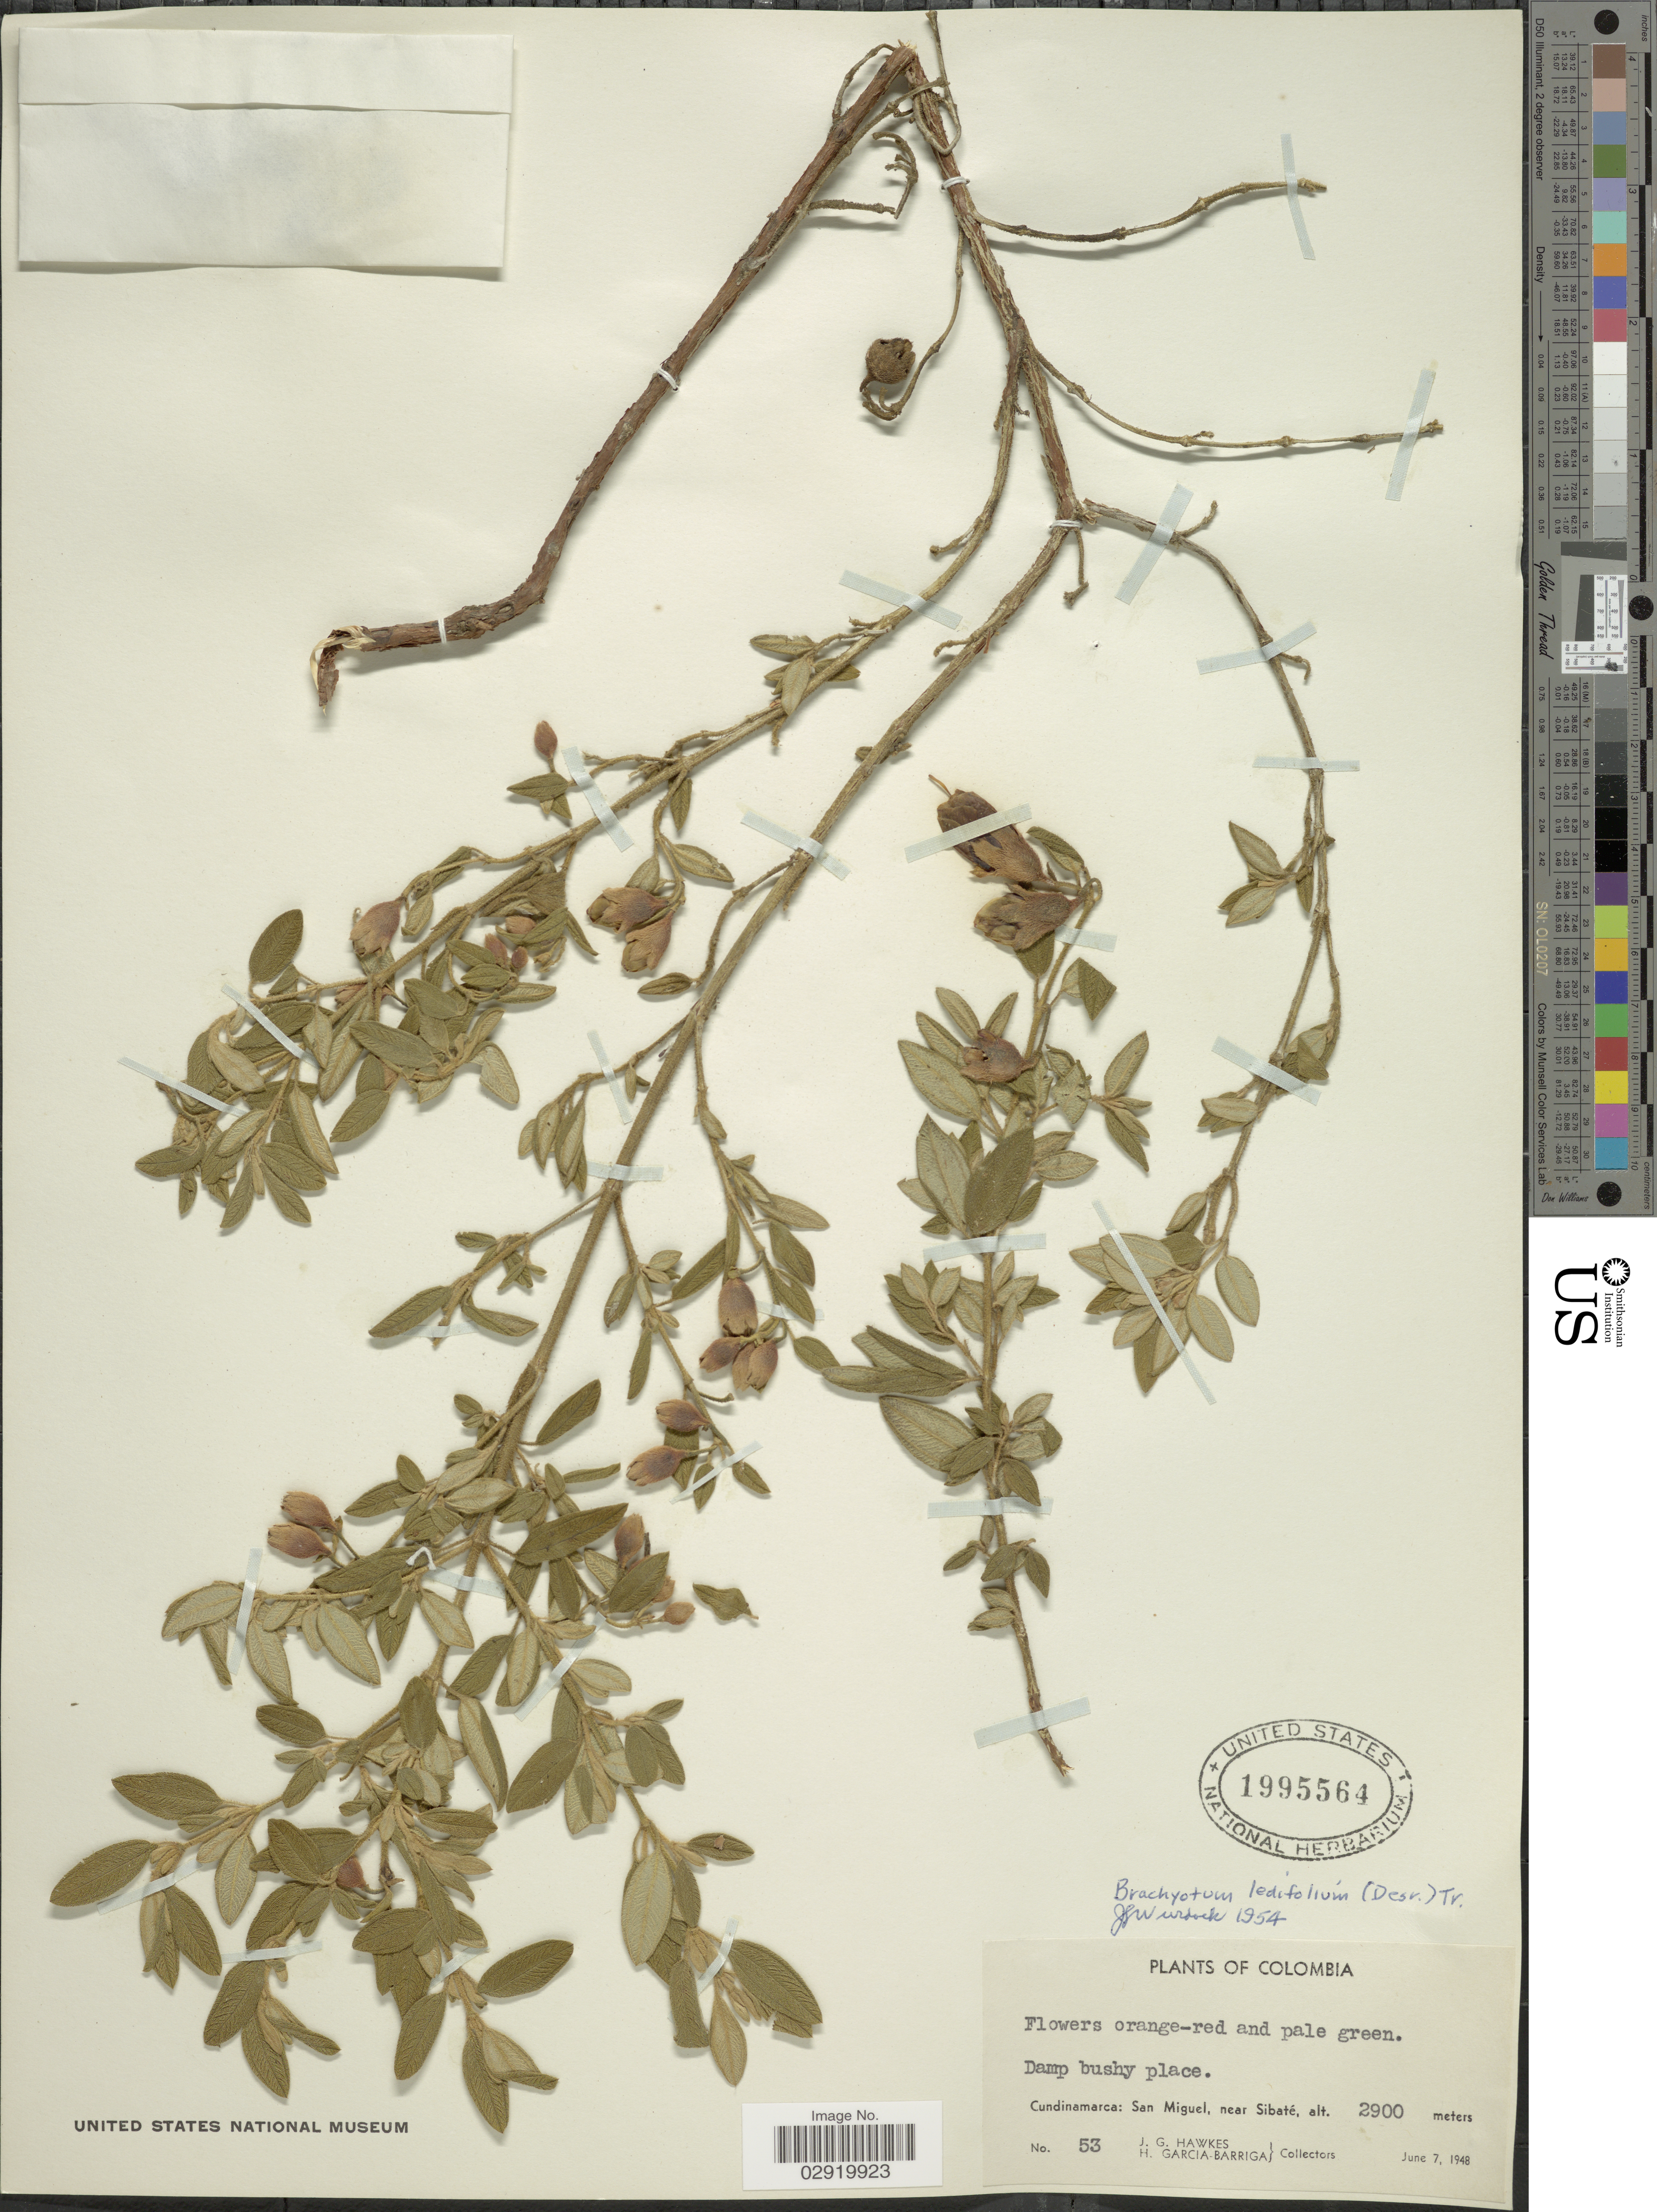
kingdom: Plantae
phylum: Tracheophyta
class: Magnoliopsida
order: Myrtales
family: Melastomataceae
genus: Brachyotum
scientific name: Brachyotum ledifolium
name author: (Desr.) Triana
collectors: J. Hawkes & H. García Barriga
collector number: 53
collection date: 1948-06-07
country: Colombia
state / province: Cundinamarca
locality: San Miguel, near Sibaté.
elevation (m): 2900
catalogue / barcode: US 1995564